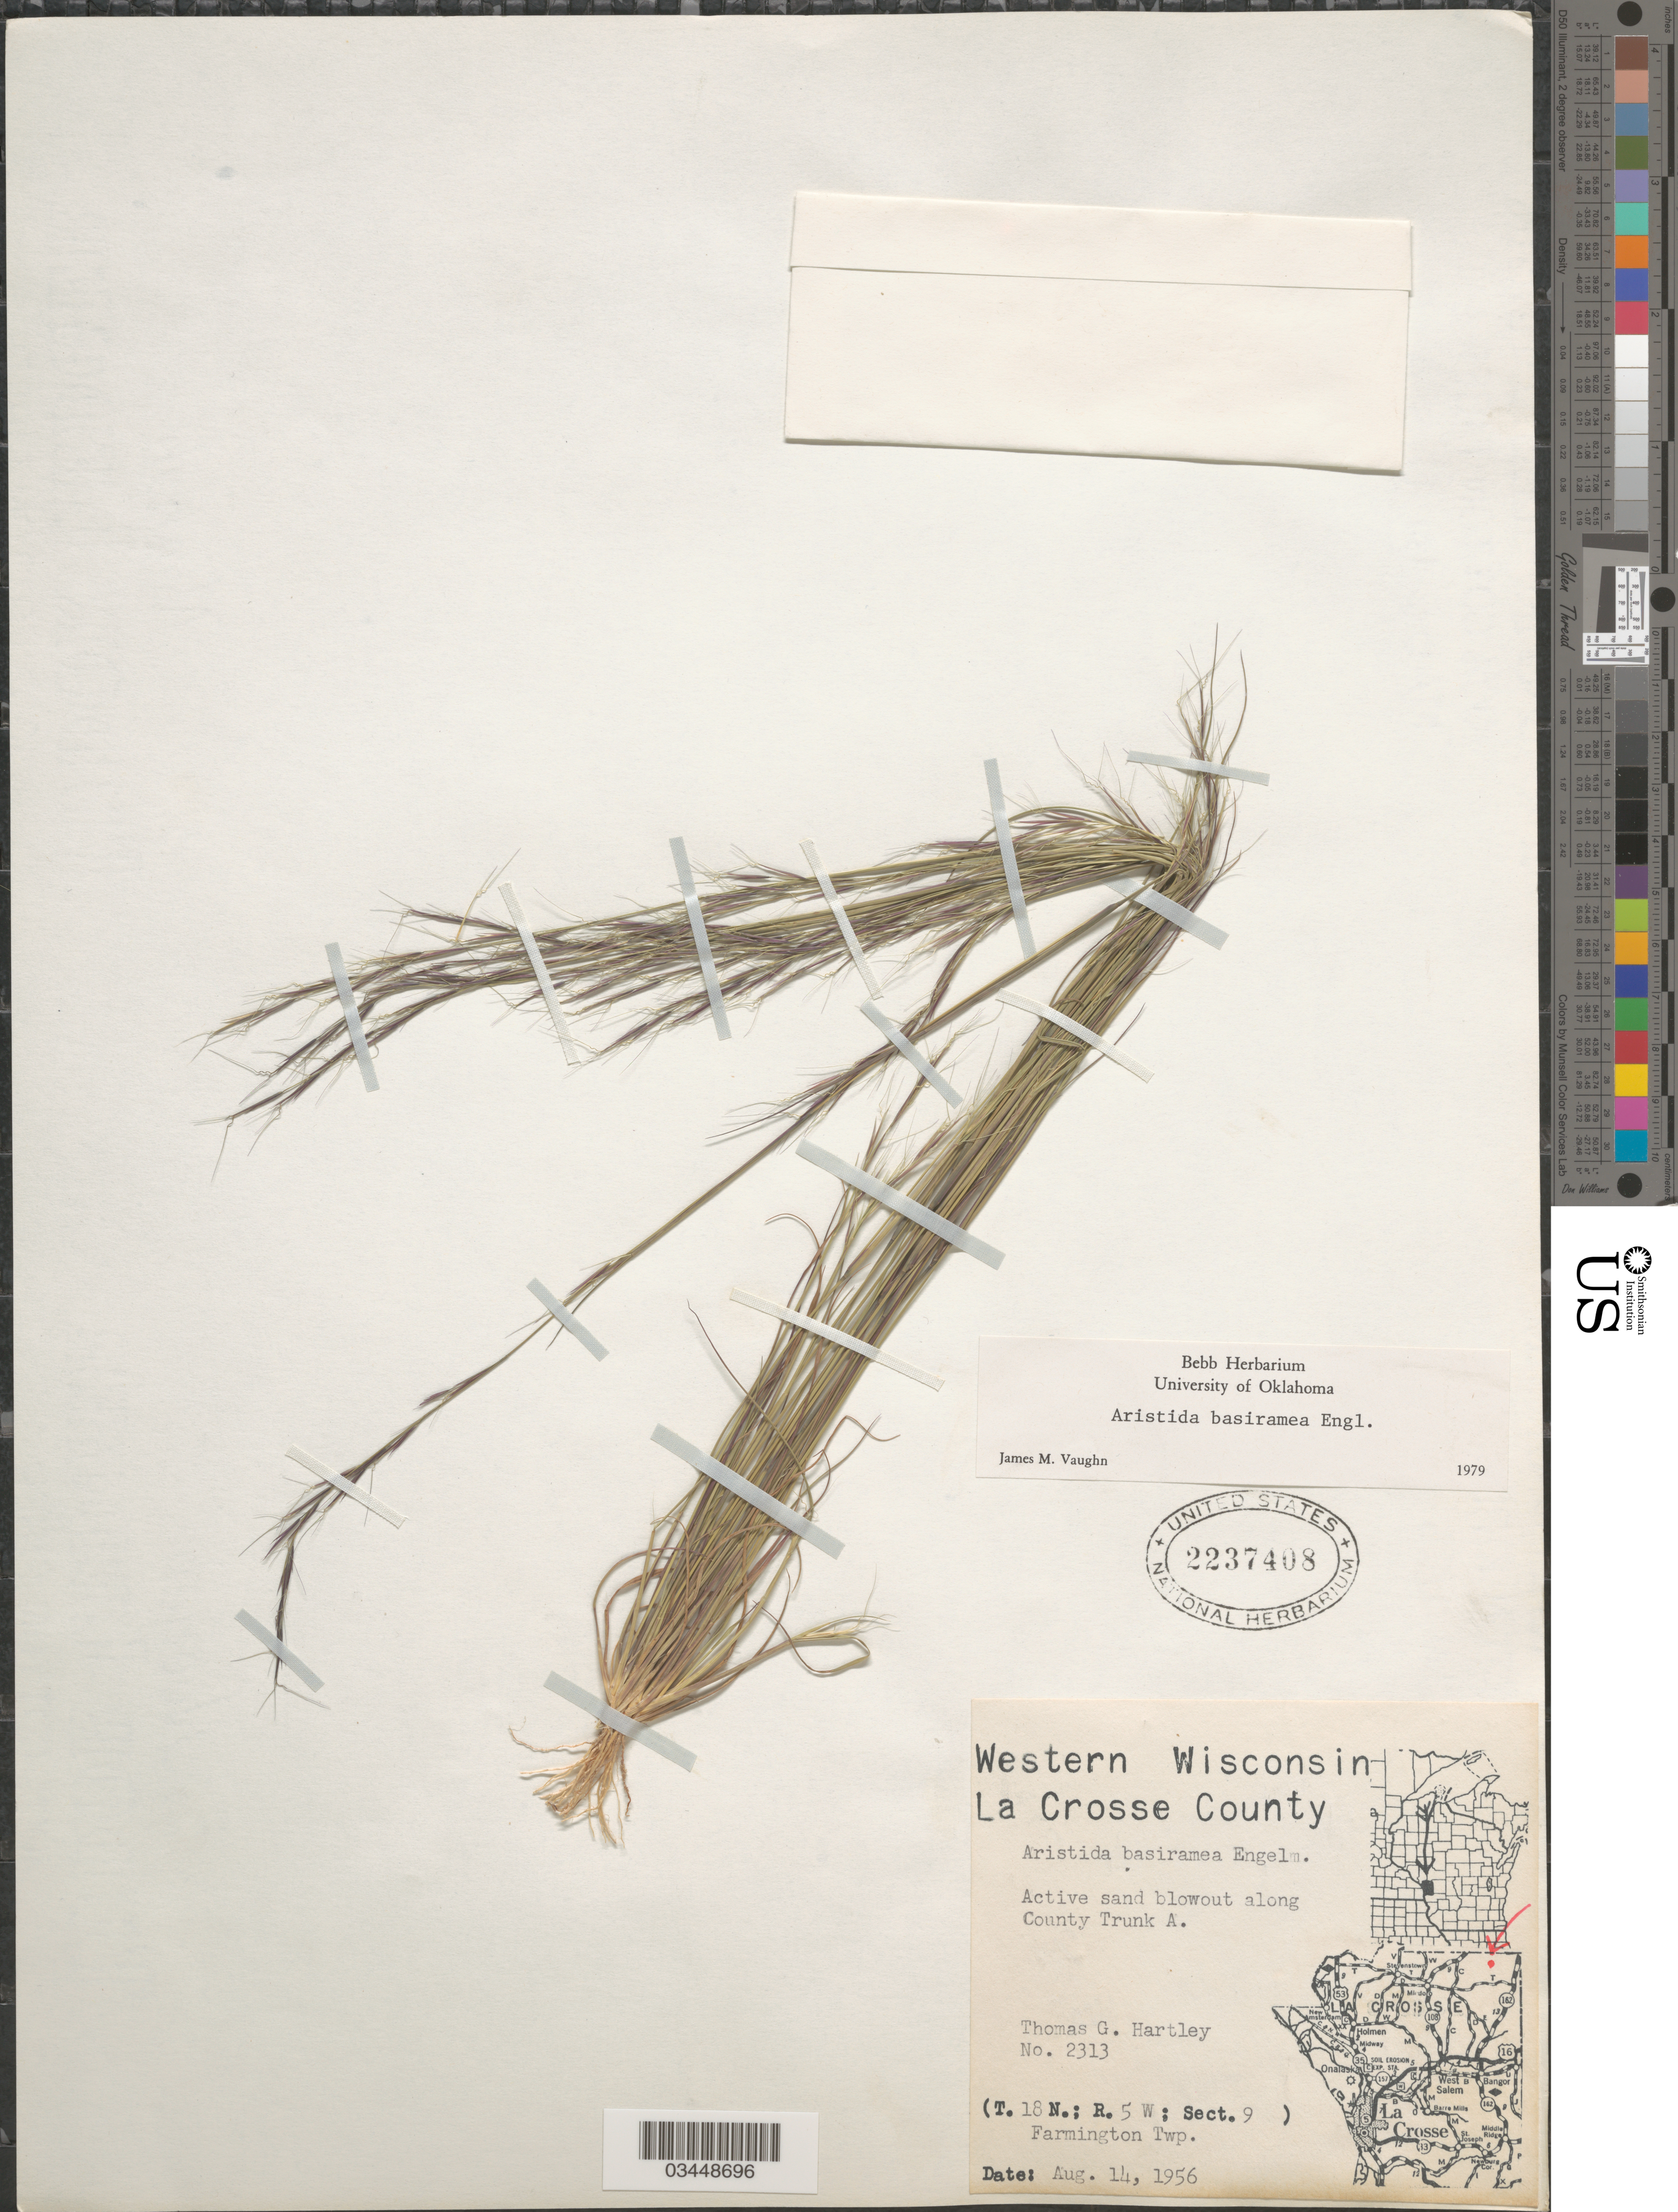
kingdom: Plantae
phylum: Tracheophyta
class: Liliopsida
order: Poales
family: Poaceae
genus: Aristida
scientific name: Aristida basiramea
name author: Engelm. ex Vasey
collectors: T. G. Hartley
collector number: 2313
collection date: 1956-08-14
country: United States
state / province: Wisconsin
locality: Western Wisconsin. La Crosse County. Active sand blowout along County Trunk A. (T.18 N.; R.5W; Sect. 9). Farmington Twp.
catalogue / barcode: US 2237408